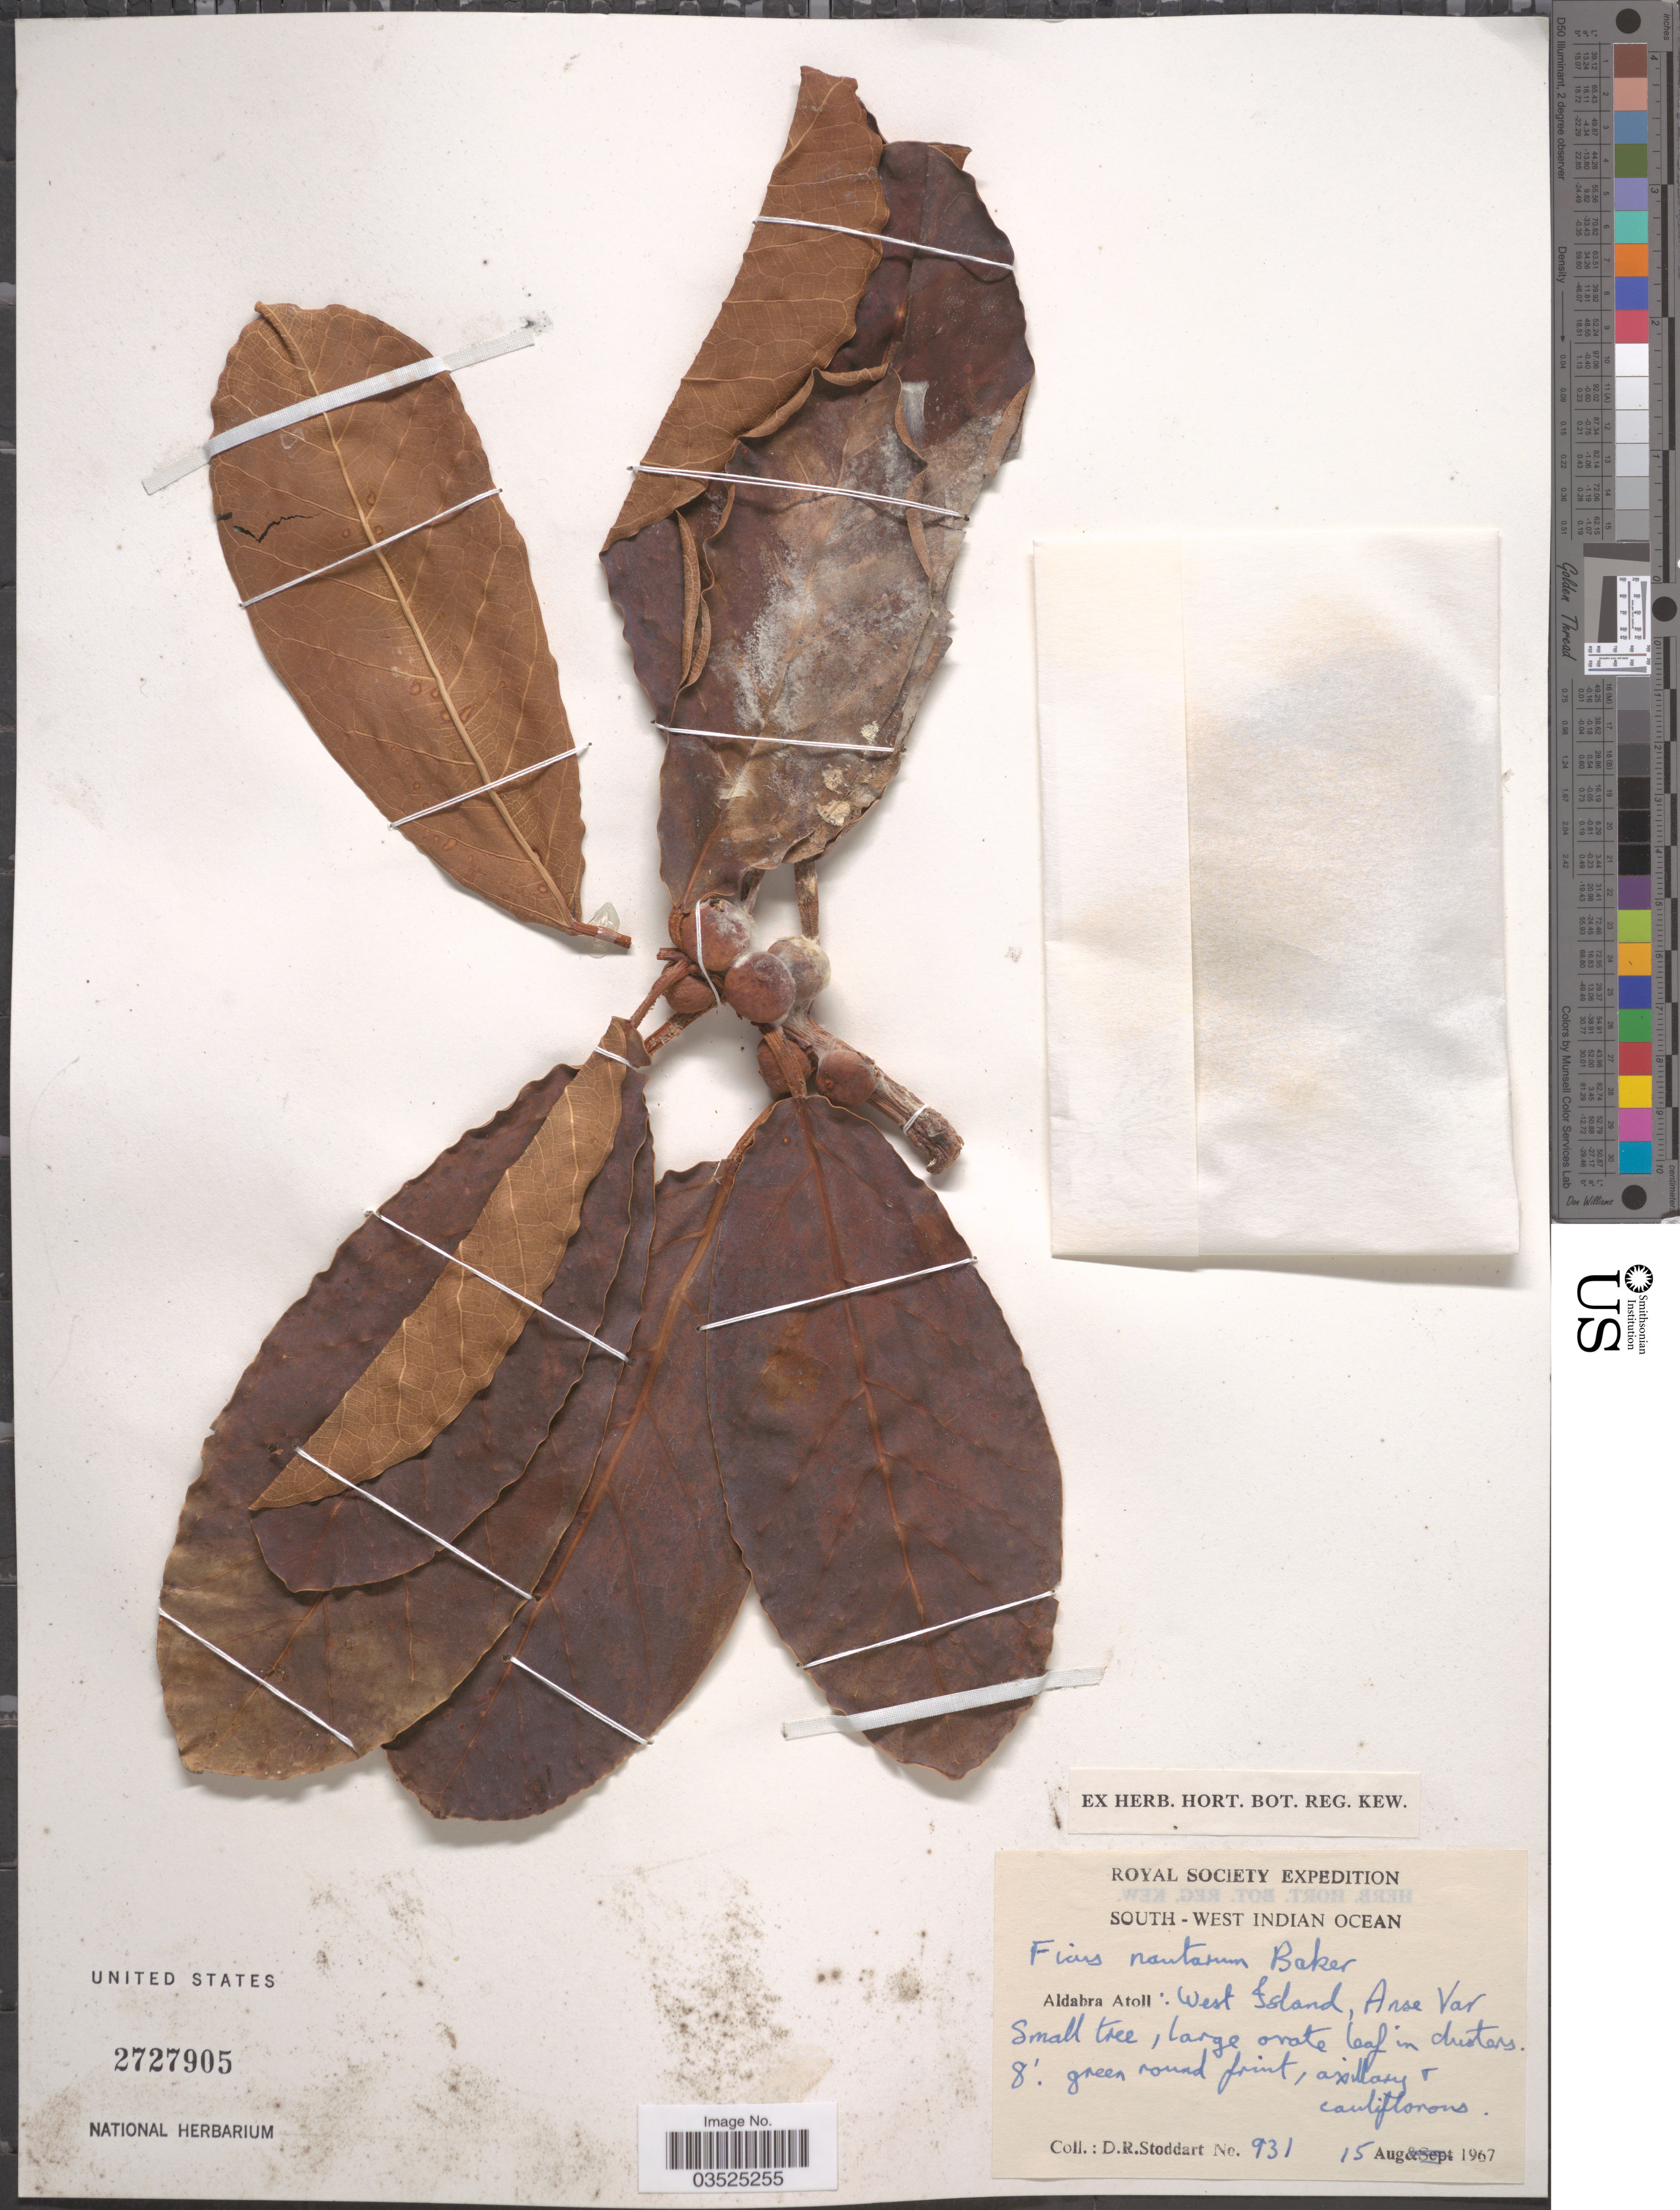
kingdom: Plantae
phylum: Tracheophyta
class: Magnoliopsida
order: Rosales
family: Moraceae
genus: Ficus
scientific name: Ficus nautarum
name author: Baker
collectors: D. R. Stoddart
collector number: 931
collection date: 1967-08-15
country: Seychelles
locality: South-West Indian Ocean. Aldabra Atoll: West Island, Anse Var.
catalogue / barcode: US 2727905